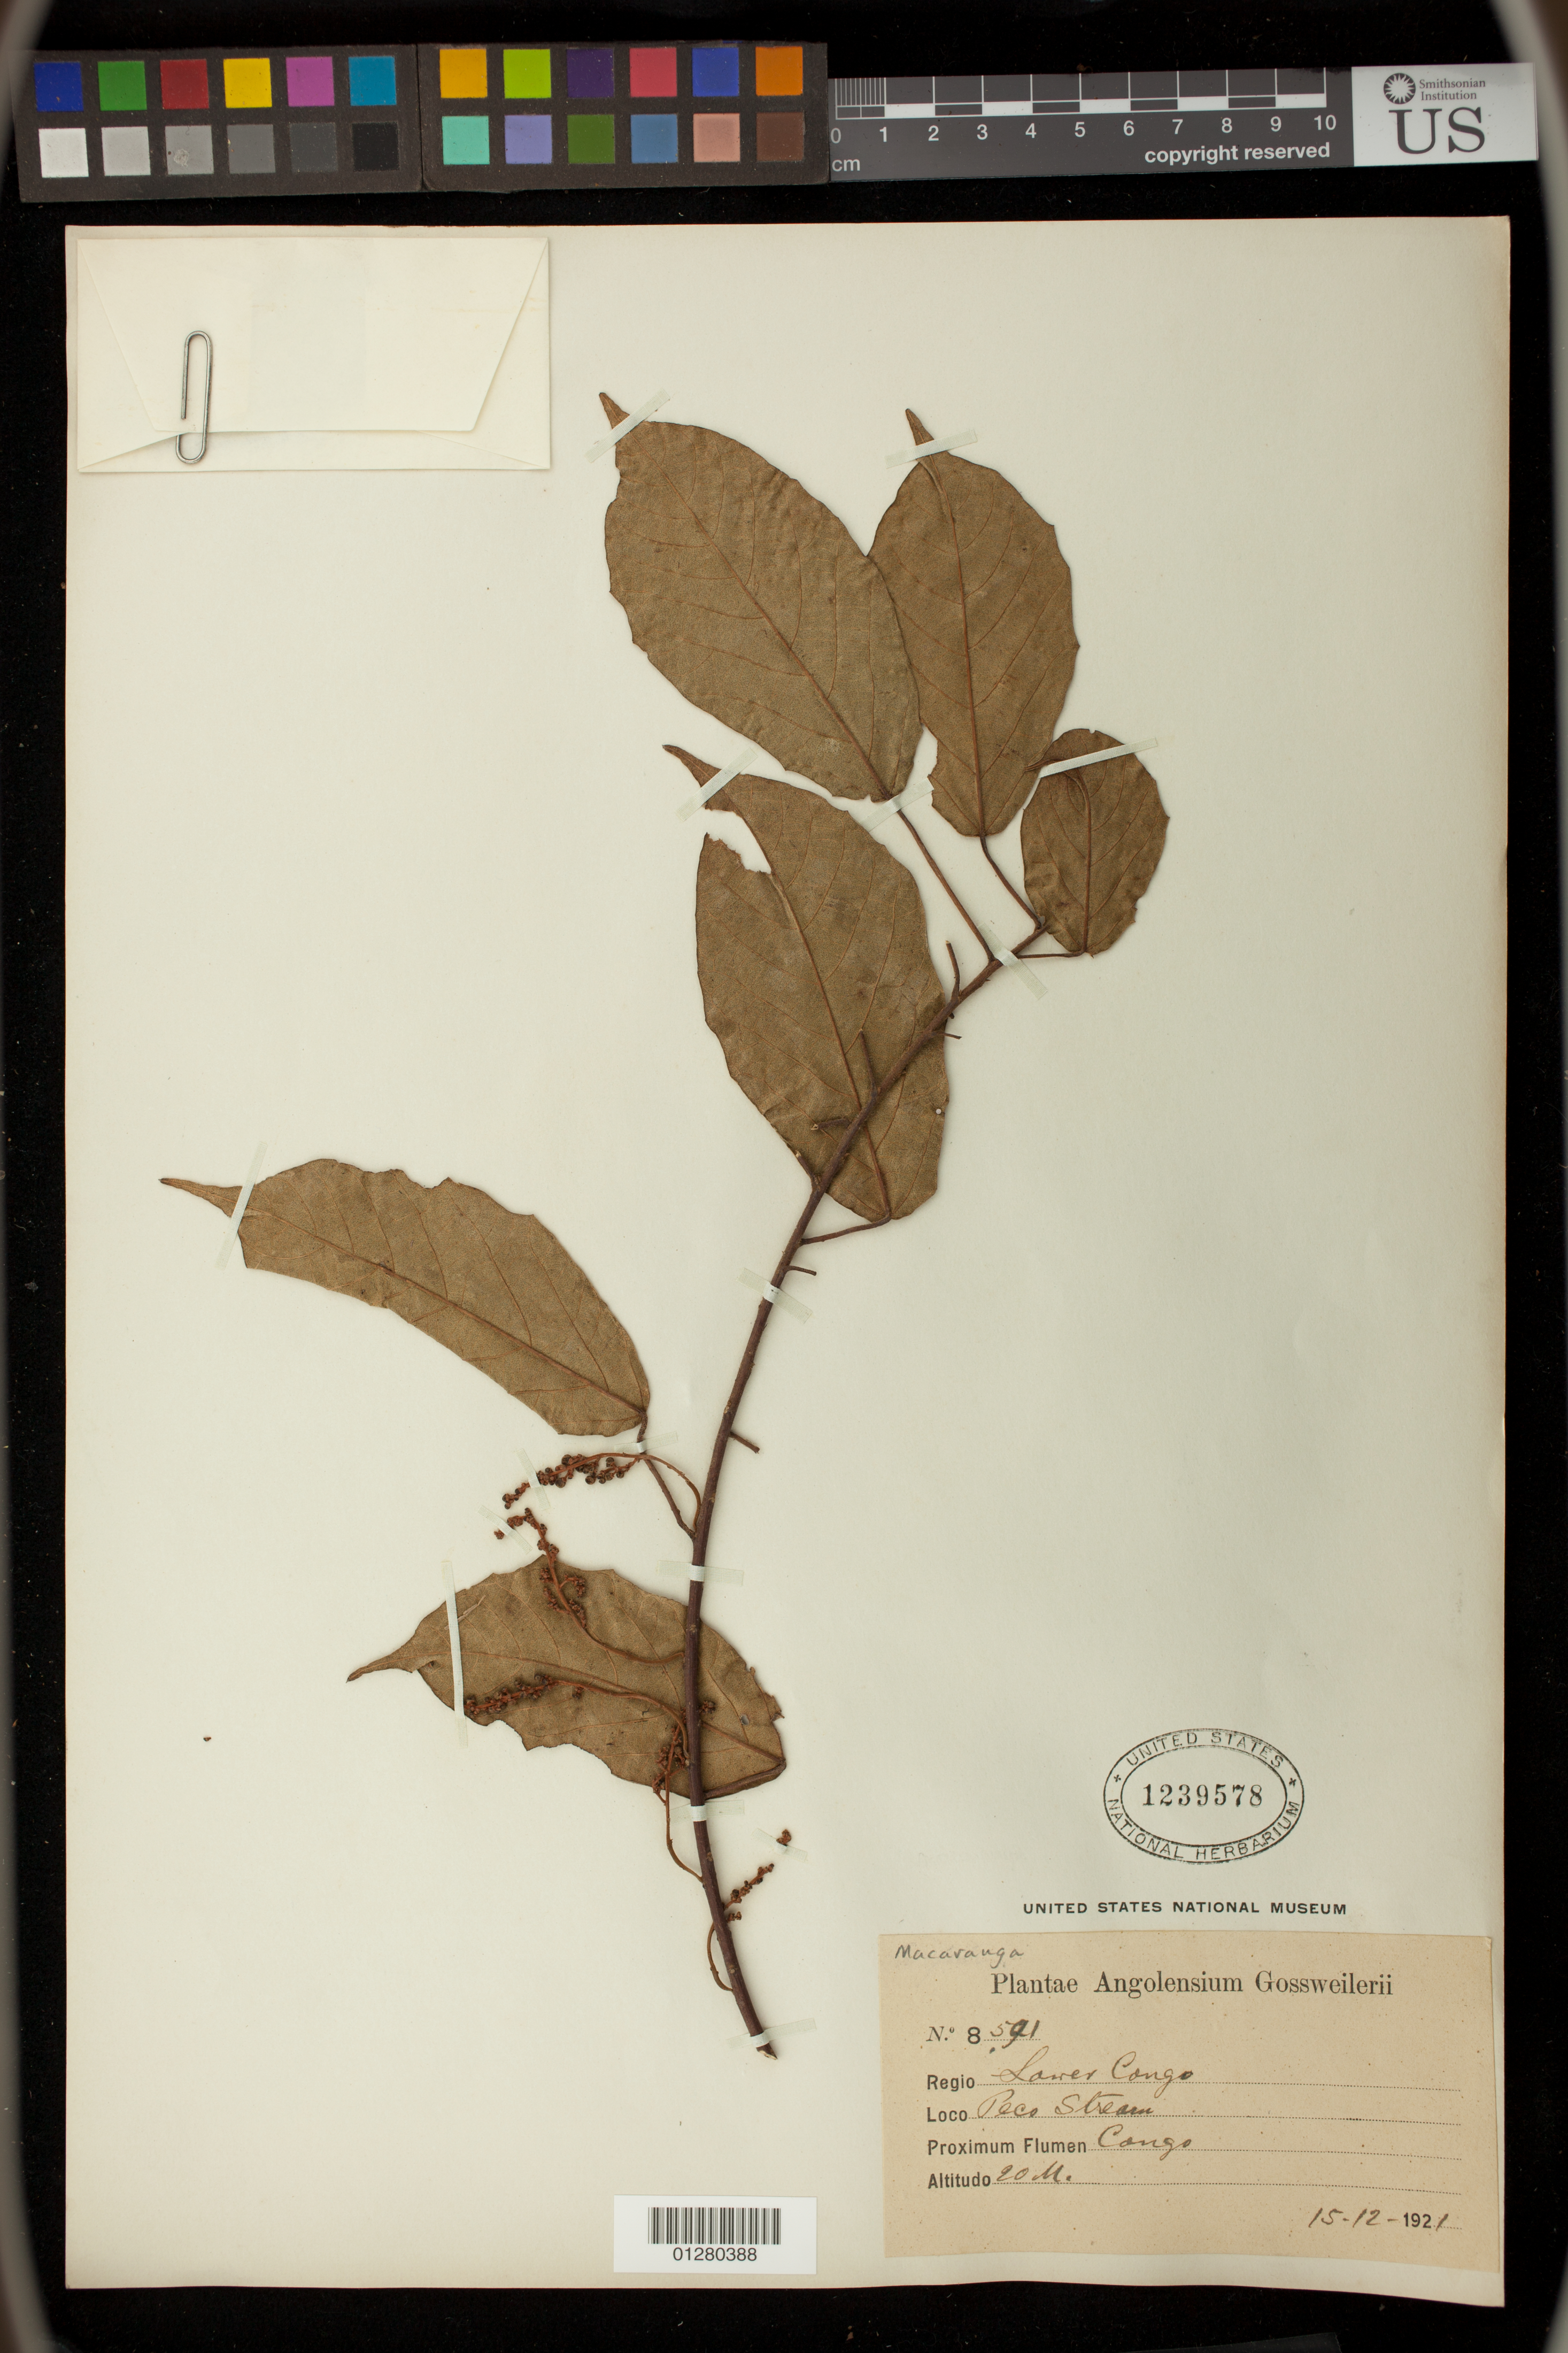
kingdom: Plantae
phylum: Tracheophyta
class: Magnoliopsida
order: Malpighiales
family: Euphorbiaceae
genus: Macaranga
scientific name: Macaranga sp.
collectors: -. Gossweiler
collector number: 8591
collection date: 1921-12-15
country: Angola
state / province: Cuanza Sul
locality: Peco stream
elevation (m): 20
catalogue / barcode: US 1239578